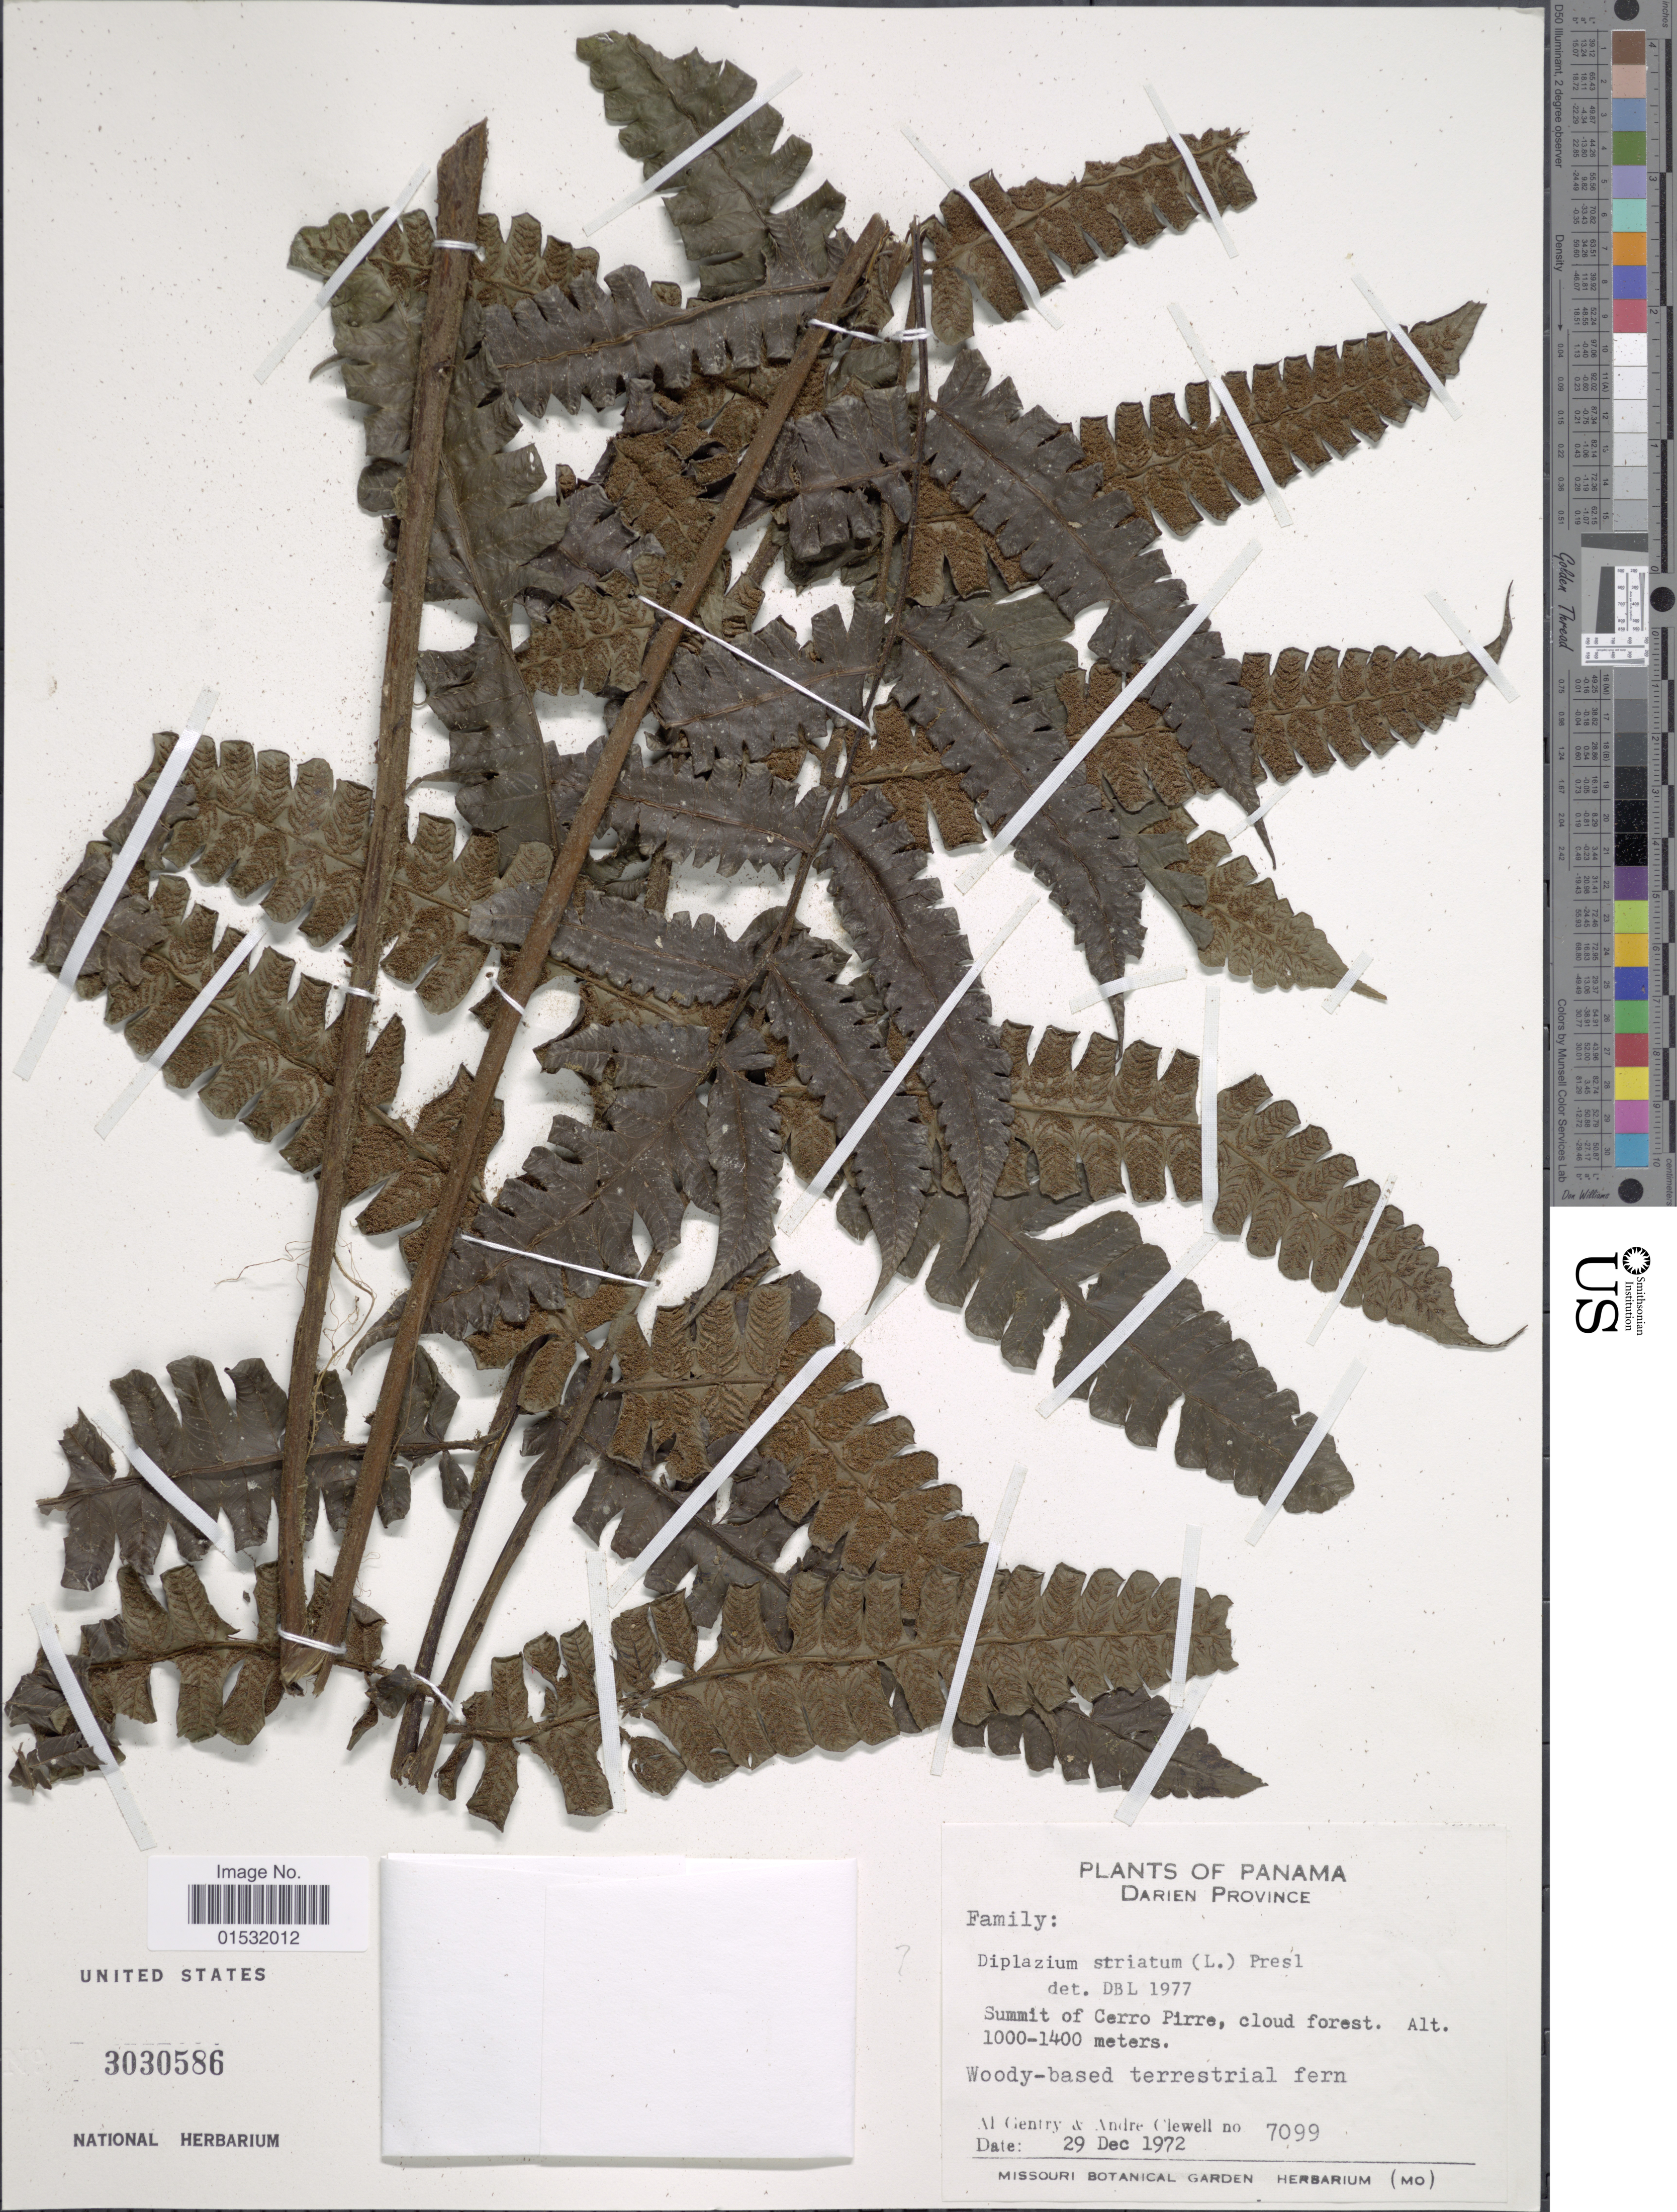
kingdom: Plantae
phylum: Tracheophyta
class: Polypodiopsida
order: Polypodiales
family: Athyriaceae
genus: Diplazium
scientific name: Diplazium striatum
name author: (L.) C. Presl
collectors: A. H. Gentry & A. Clewell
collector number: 7099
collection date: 1972-12-29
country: Panama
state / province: Darién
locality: Summit of Cerro Pirre, cloud forest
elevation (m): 1000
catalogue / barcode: US 3030586